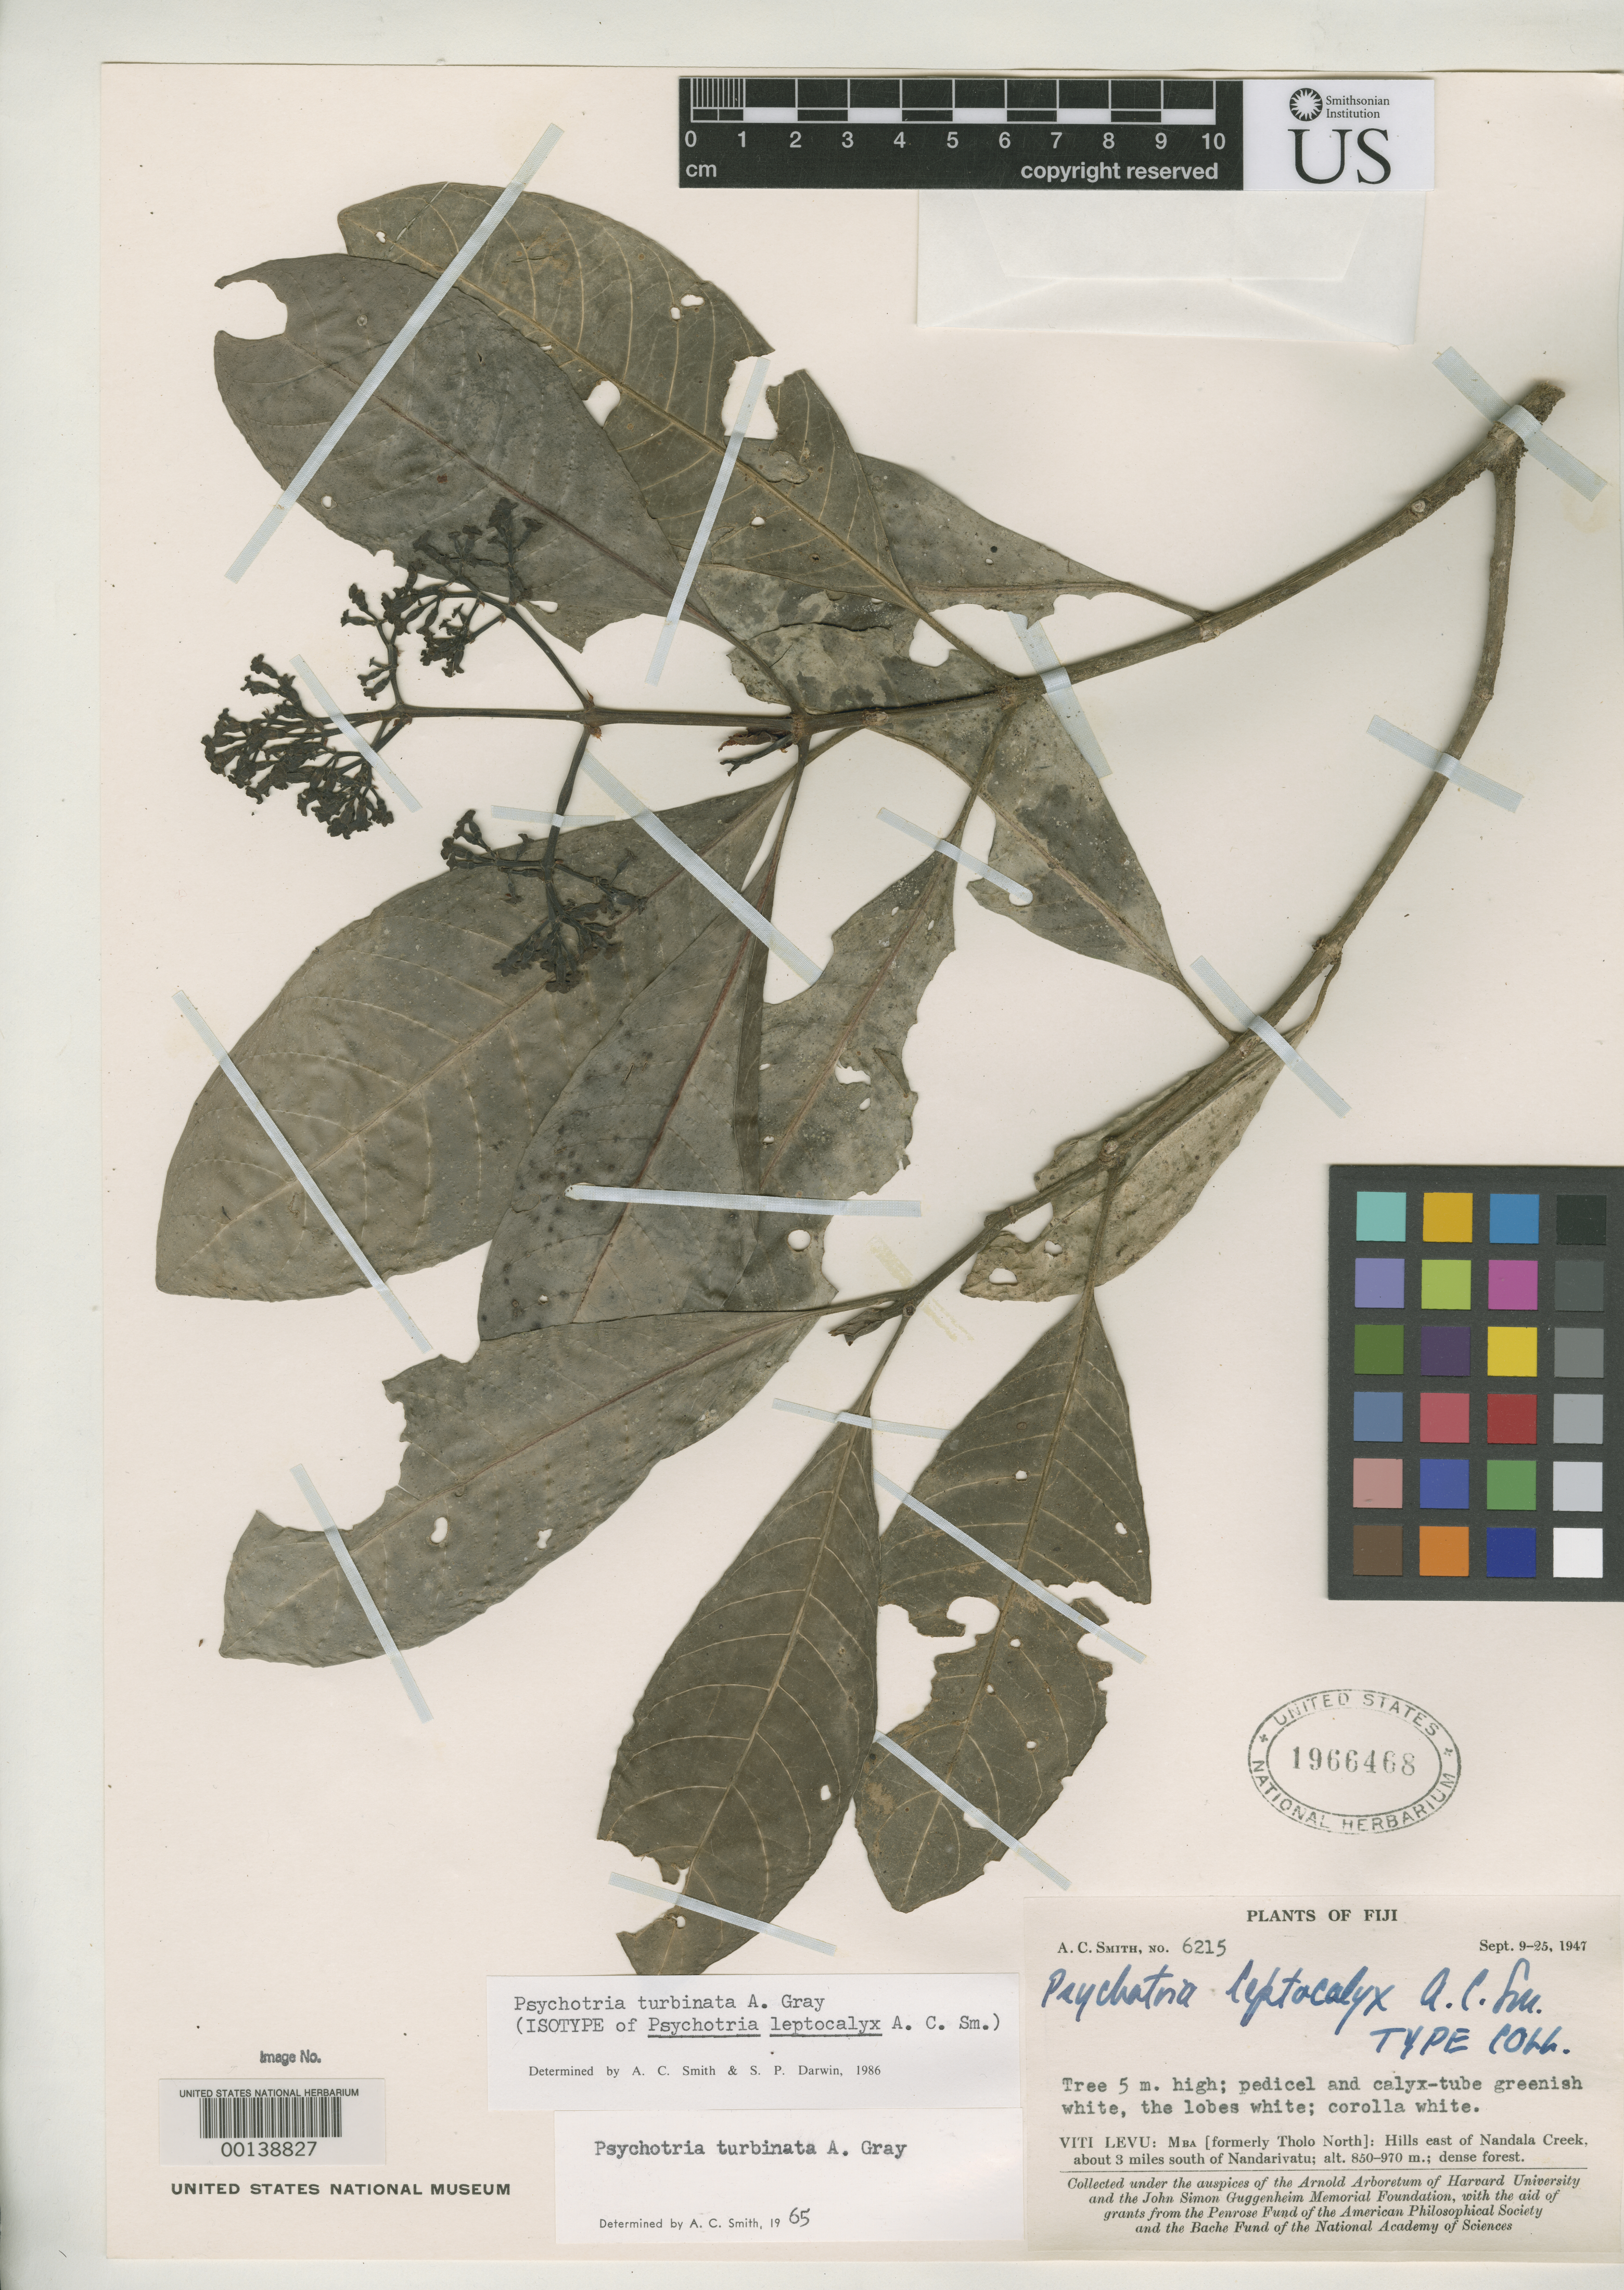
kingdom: Plantae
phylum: Tracheophyta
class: Magnoliopsida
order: Gentianales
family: Rubiaceae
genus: Psychotria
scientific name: Psychotria leptocalyx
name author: A.C. Sm.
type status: Isotype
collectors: A. C. Smith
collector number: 6215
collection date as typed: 25 Sep 1947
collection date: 1947-09-25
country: Fiji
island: Viti Levu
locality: Mba, hills E of Nandala Creek, ca. 3 mi S of Nandarivatu. [Viti Levu Group]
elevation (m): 850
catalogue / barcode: US 1966468